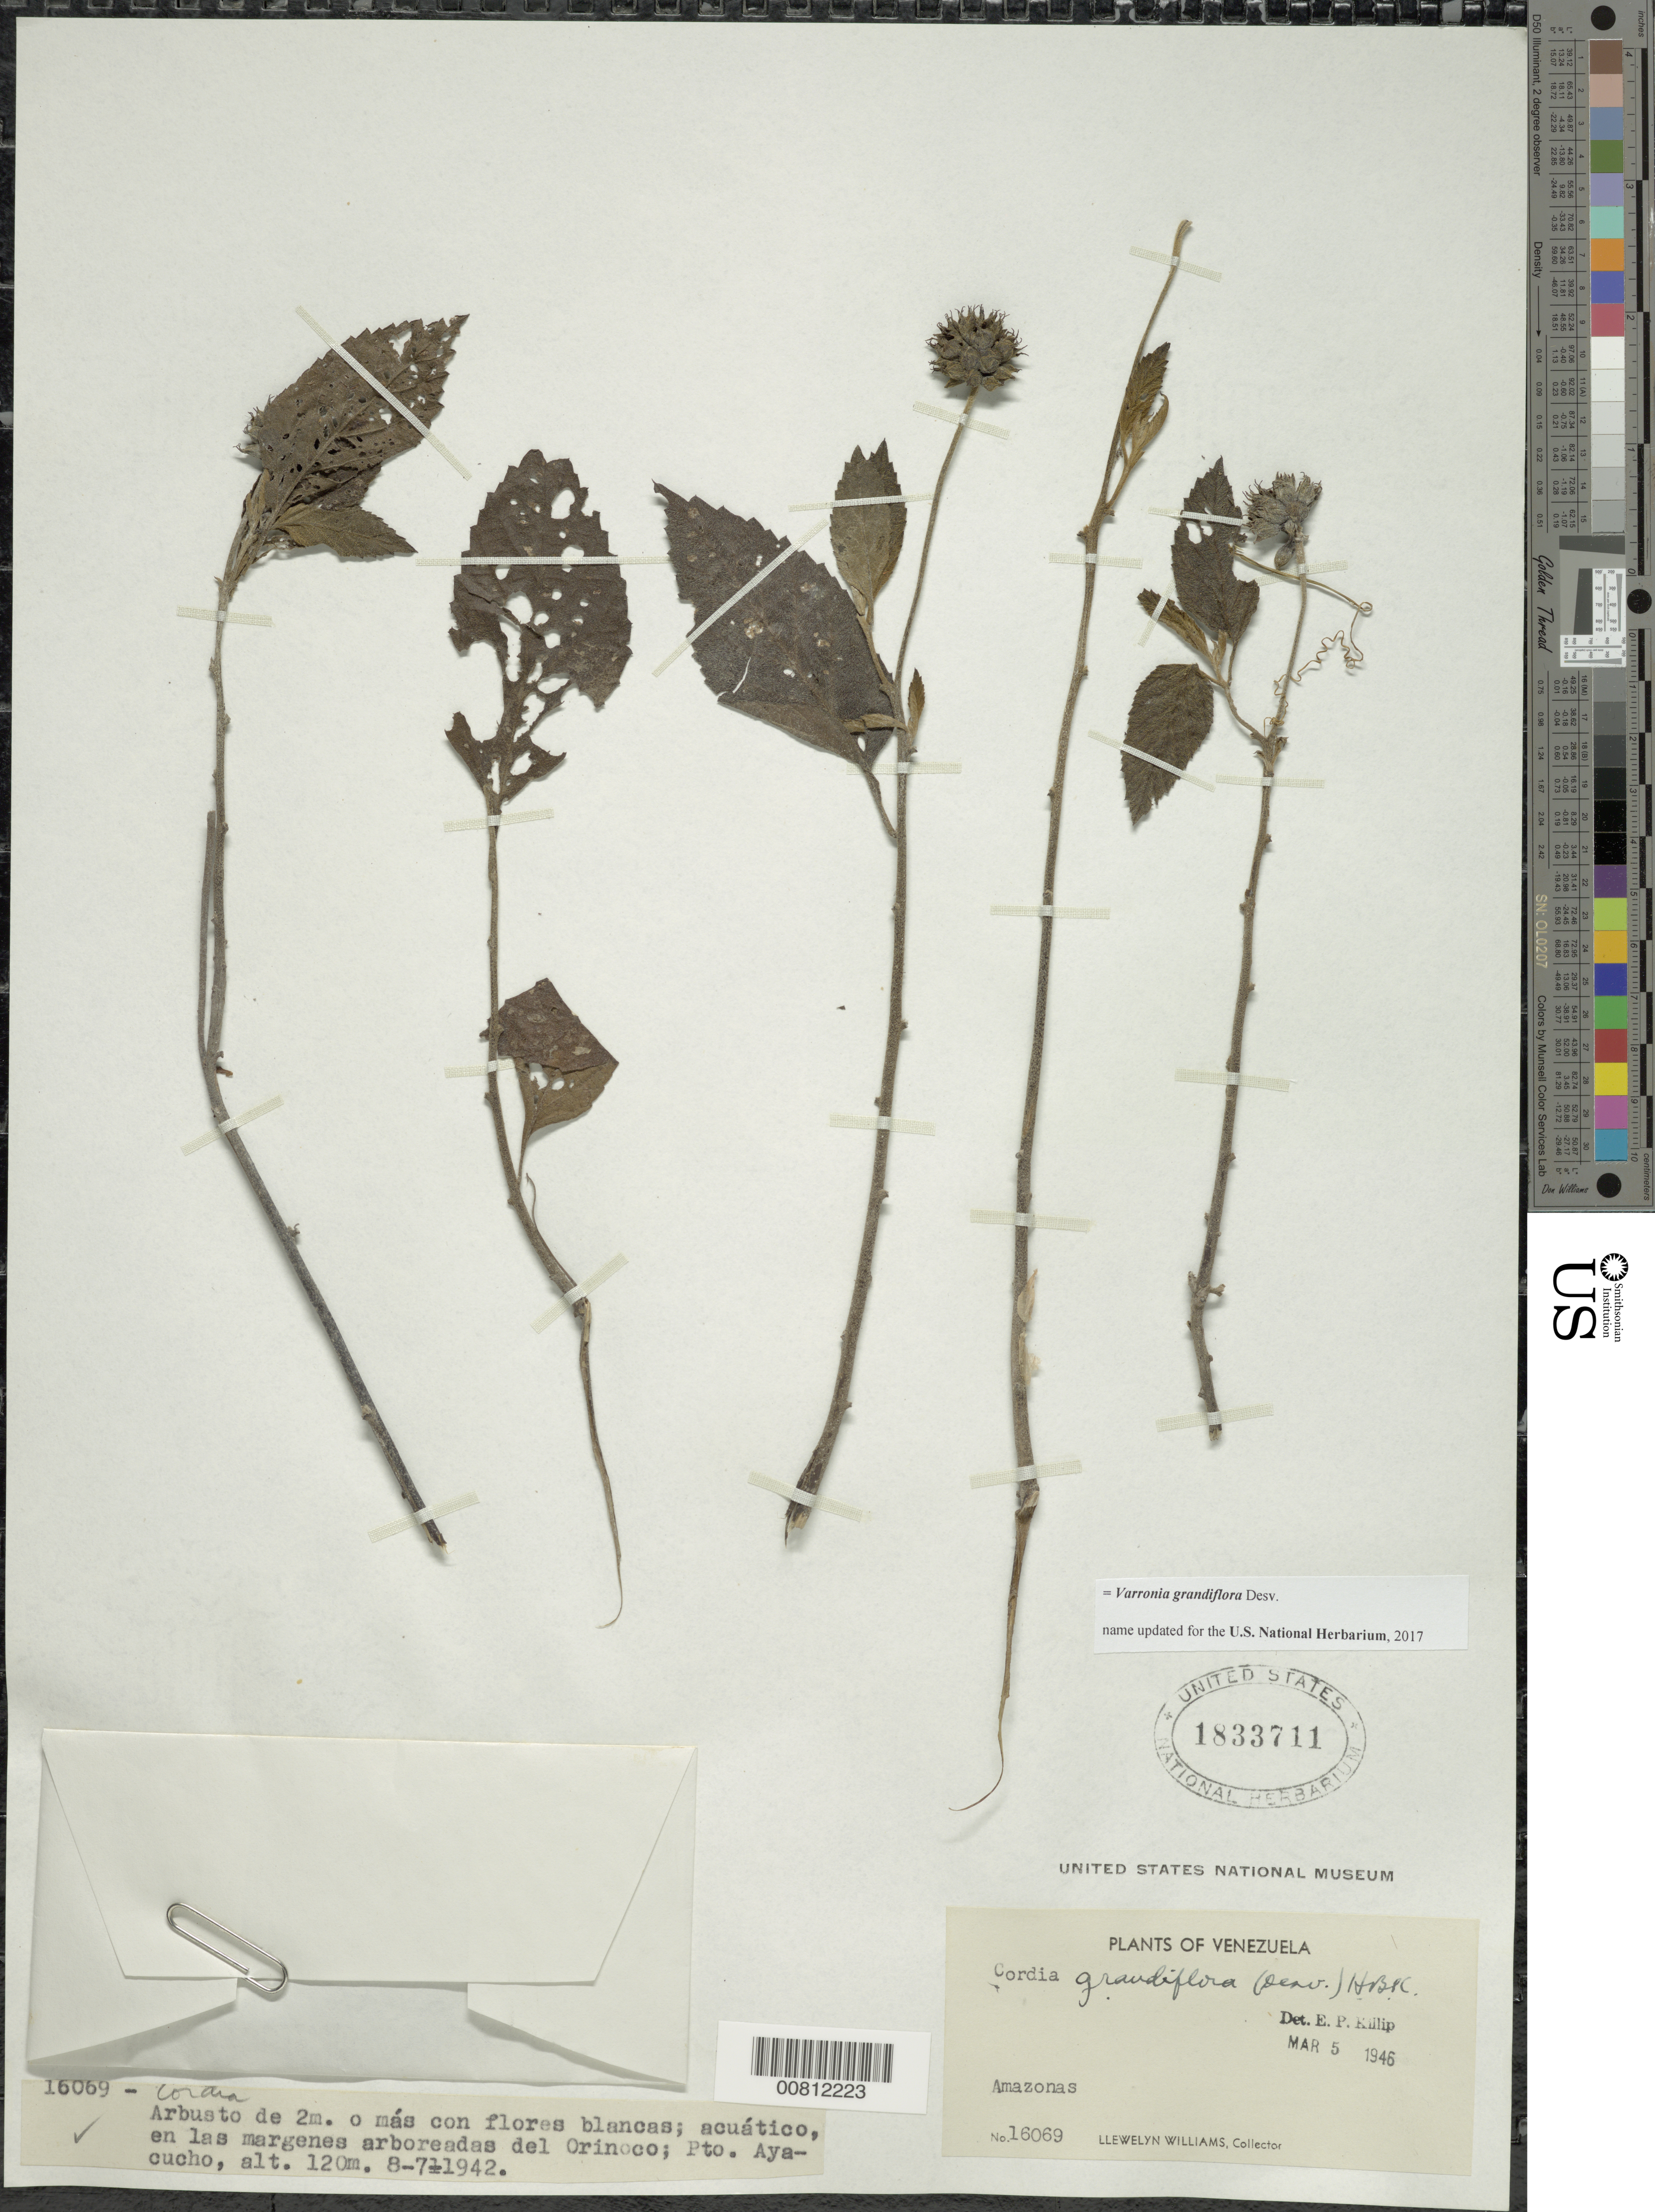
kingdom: Plantae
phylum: Tracheophyta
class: Magnoliopsida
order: Boraginales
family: Cordiaceae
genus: Cordia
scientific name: Cordia grandiflora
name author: (Desv.) Kunth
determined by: Killip, Ellsworth P.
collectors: Ll. Williams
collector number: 16069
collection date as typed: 8-Jul-42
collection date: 1942-07-08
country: Venezuela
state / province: Amazonas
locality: Puerto Ayacucho, Río Orinoco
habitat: Margenes arboreadas del rio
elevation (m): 120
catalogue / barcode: US 1833711